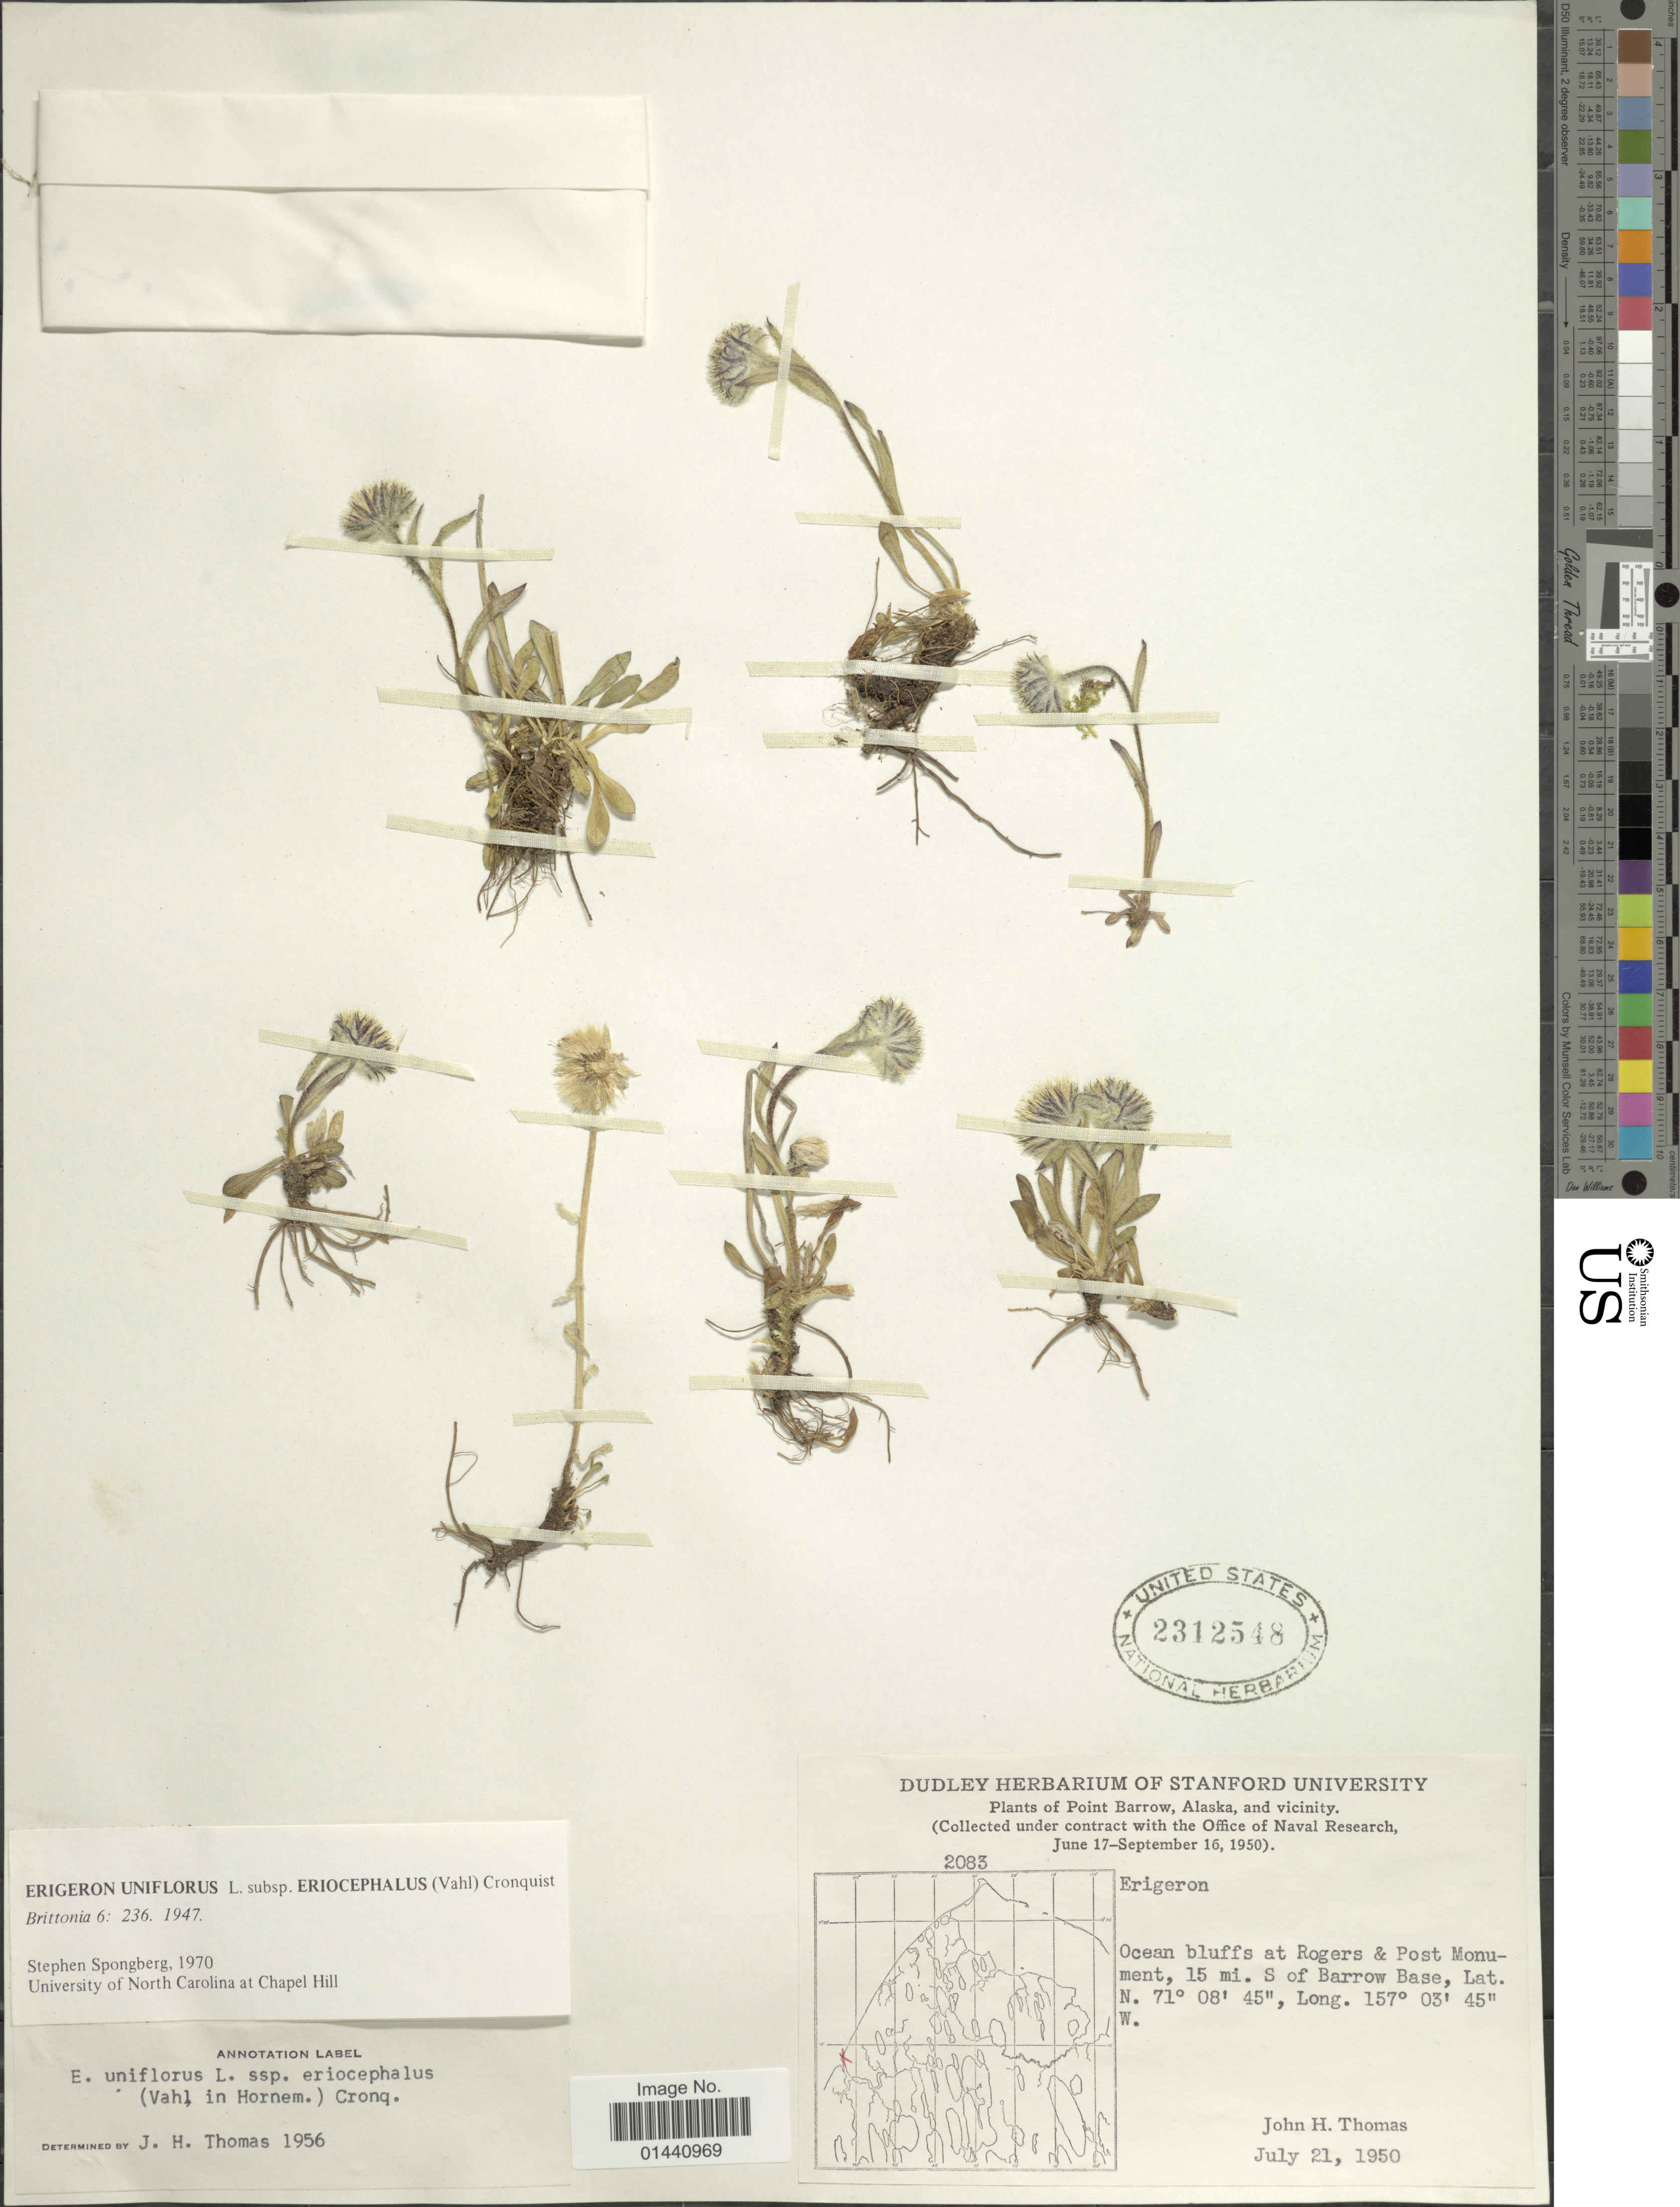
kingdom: Plantae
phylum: Tracheophyta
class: Magnoliopsida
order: Asterales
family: Asteraceae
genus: Erigeron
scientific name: Erigeron eriocephalus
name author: J. Vahl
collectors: J. H. Thomas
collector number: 2083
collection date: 1950-07-21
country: United States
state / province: Alaska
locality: Poiny Barrow, Alaska, and vicinity. Ocean bluffs at Rogers & Post Monument, 15 mi. S of Barrow Base.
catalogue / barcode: US 2312548